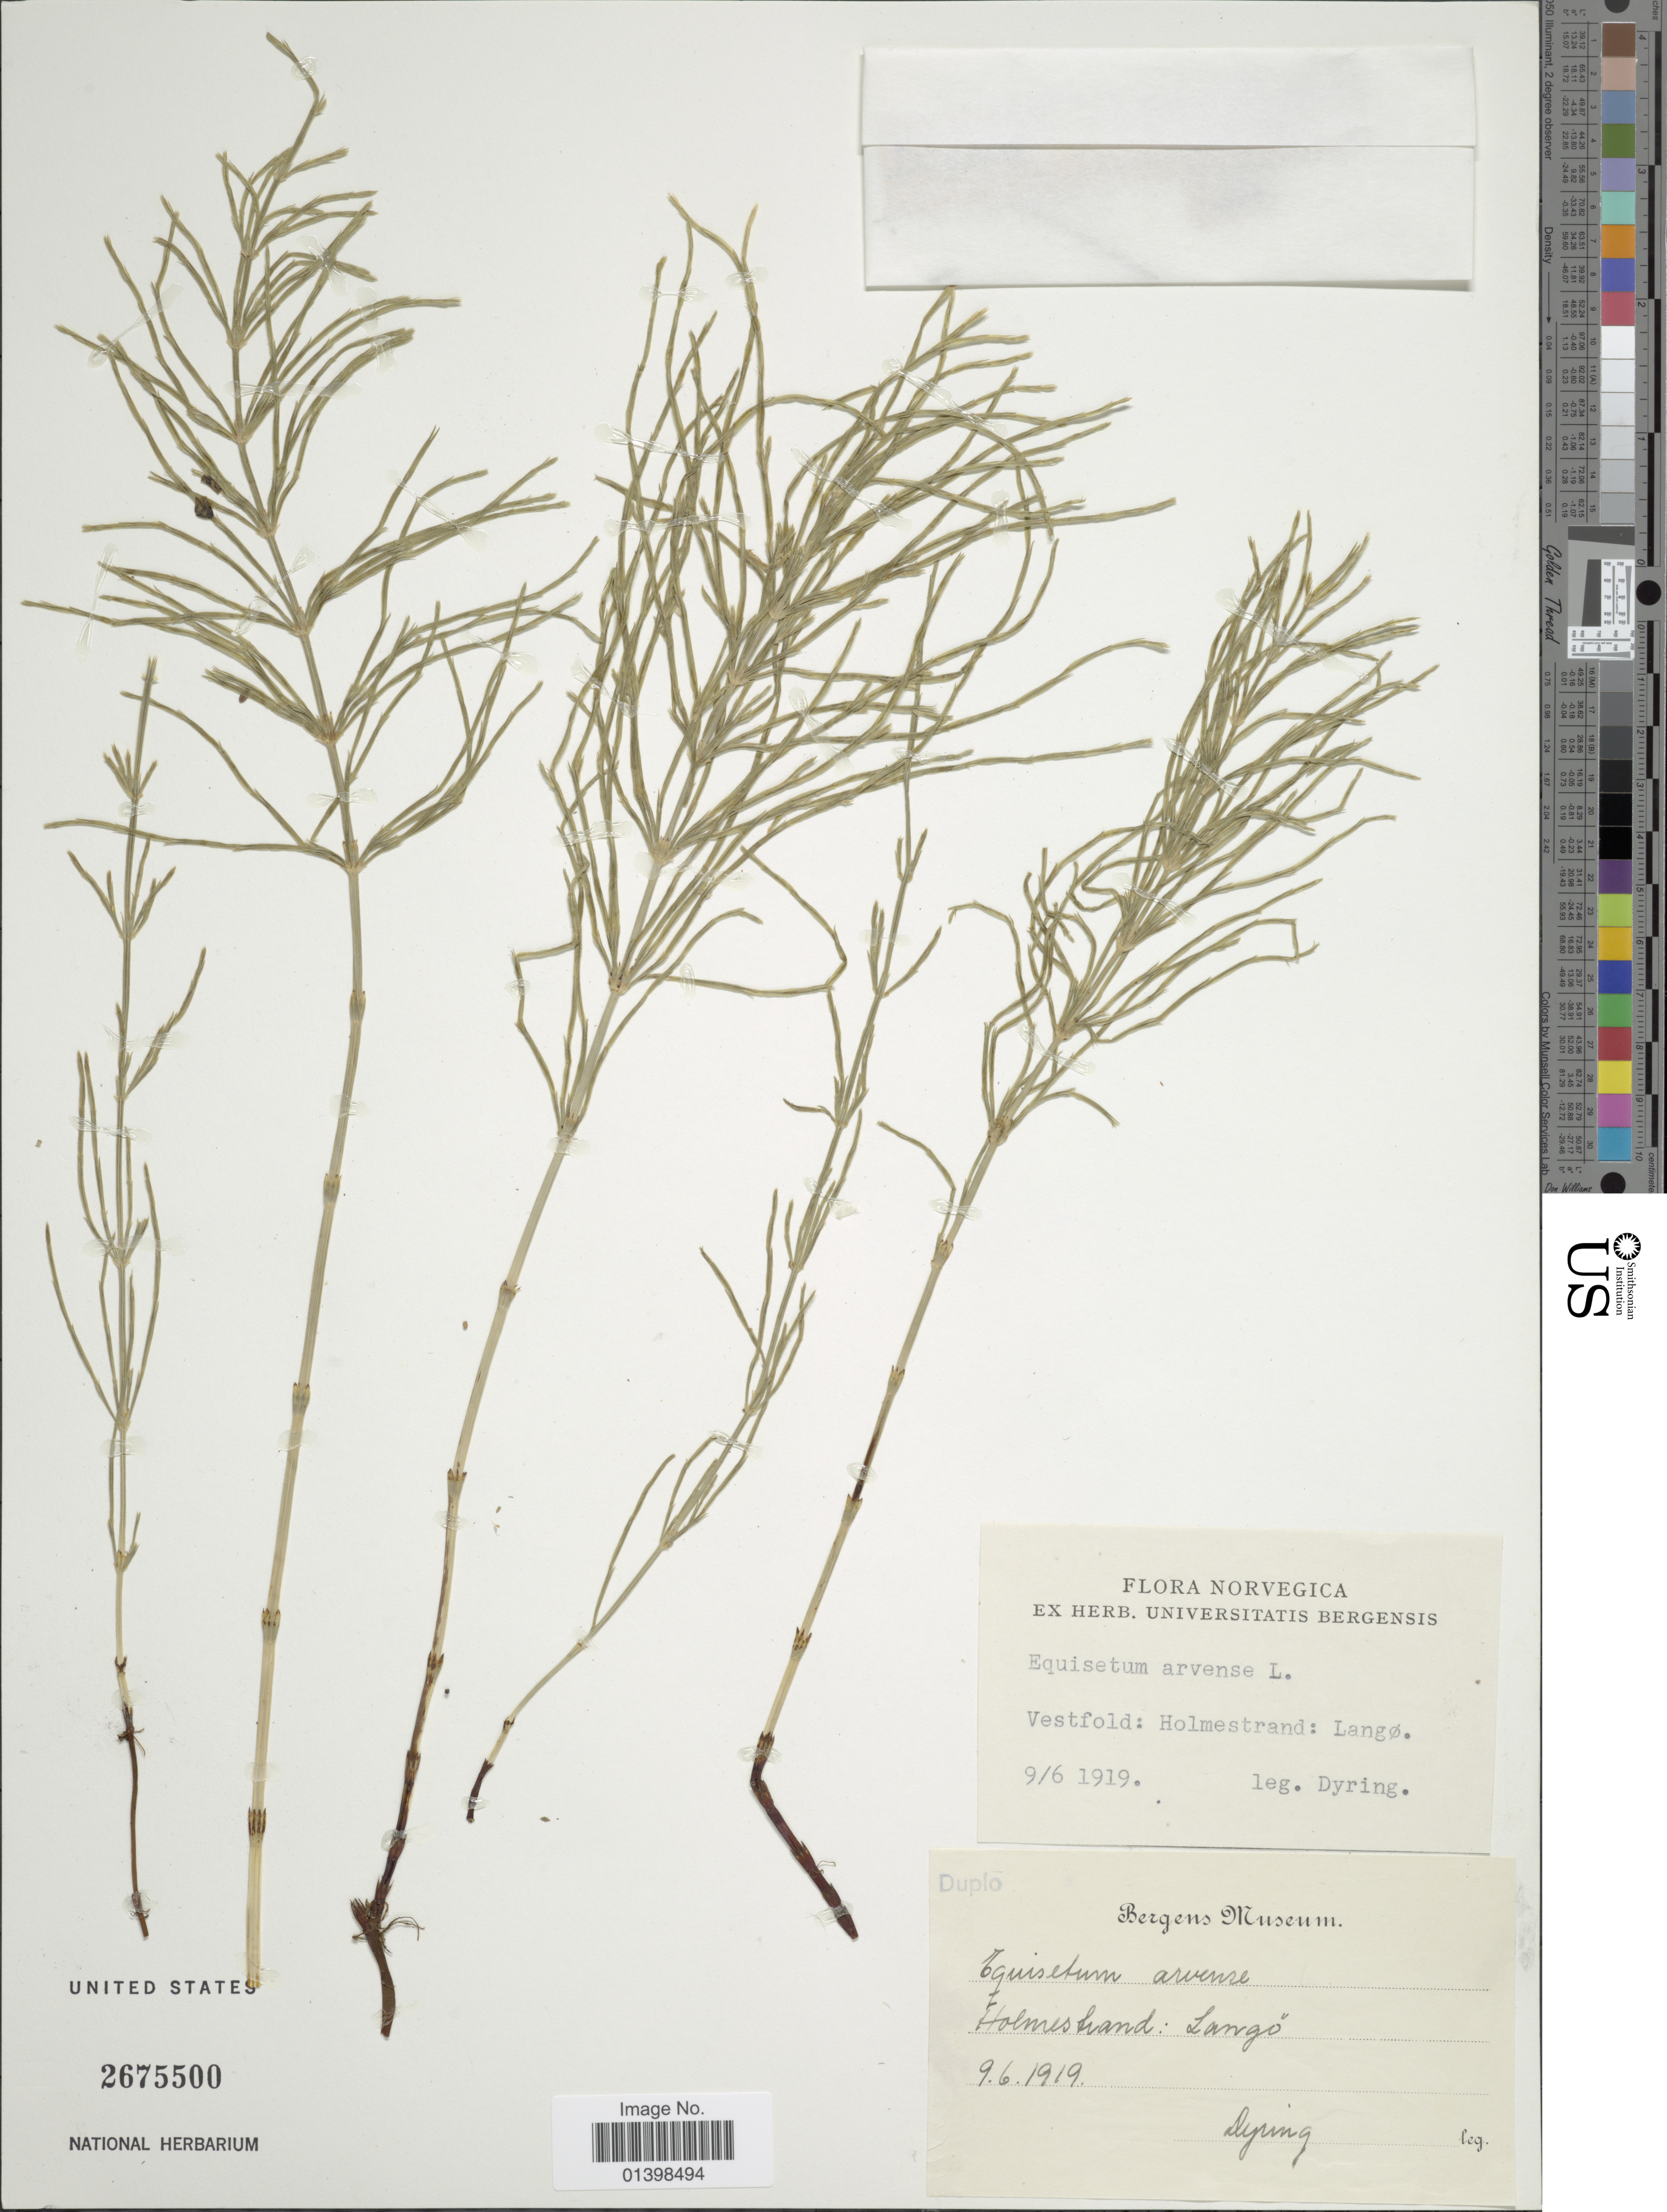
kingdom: Plantae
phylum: Tracheophyta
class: Polypodiopsida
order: Equisetales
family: Equisetaceae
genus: Equisetum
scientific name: Equisetum arvense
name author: L.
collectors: Dyring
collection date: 1919-06-09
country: Norway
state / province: Vestfold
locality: Holmestrand: Langø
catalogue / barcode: US 2675500